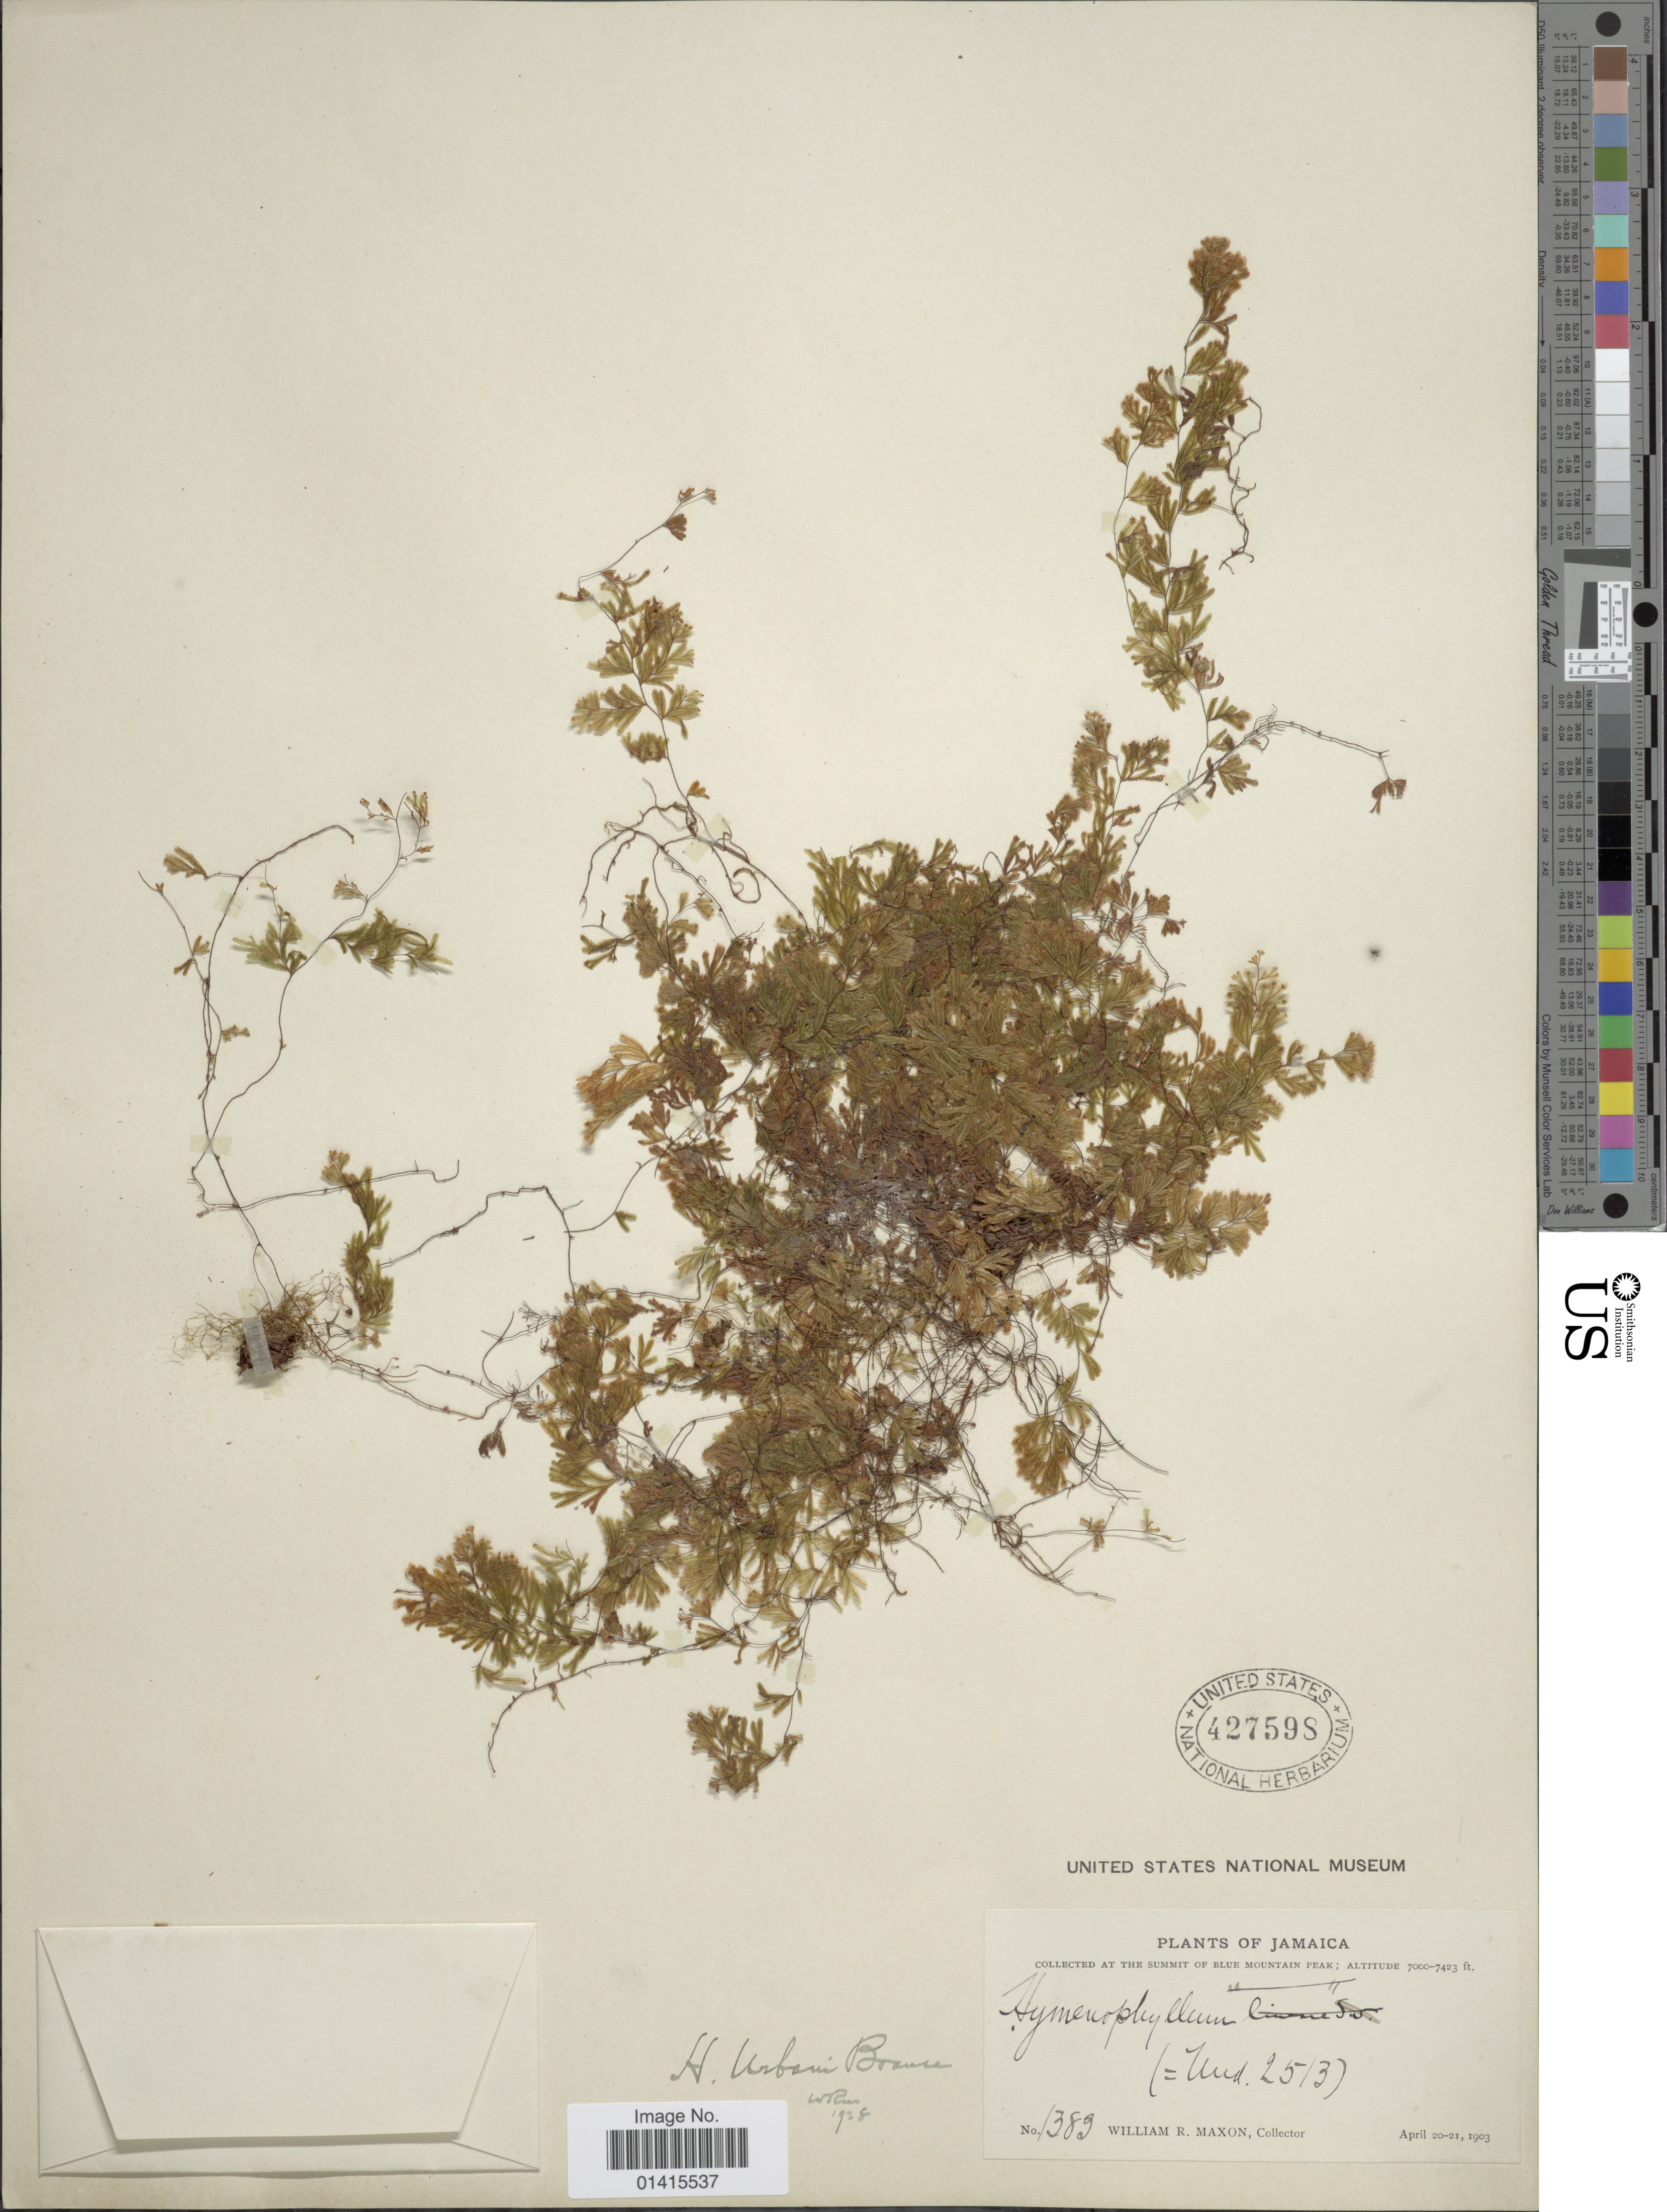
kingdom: Plantae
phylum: Tracheophyta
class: Polypodiopsida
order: Hymenophyllales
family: Hymenophyllaceae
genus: Hymenophyllum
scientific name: Hymenophyllum urbanii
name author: Brause in Urb.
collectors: W. R. Maxon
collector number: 1389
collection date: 1903-04-20/1903-04-21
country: Jamaica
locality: At the summit of Blue Mountain Peak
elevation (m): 2134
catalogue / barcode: US 427598